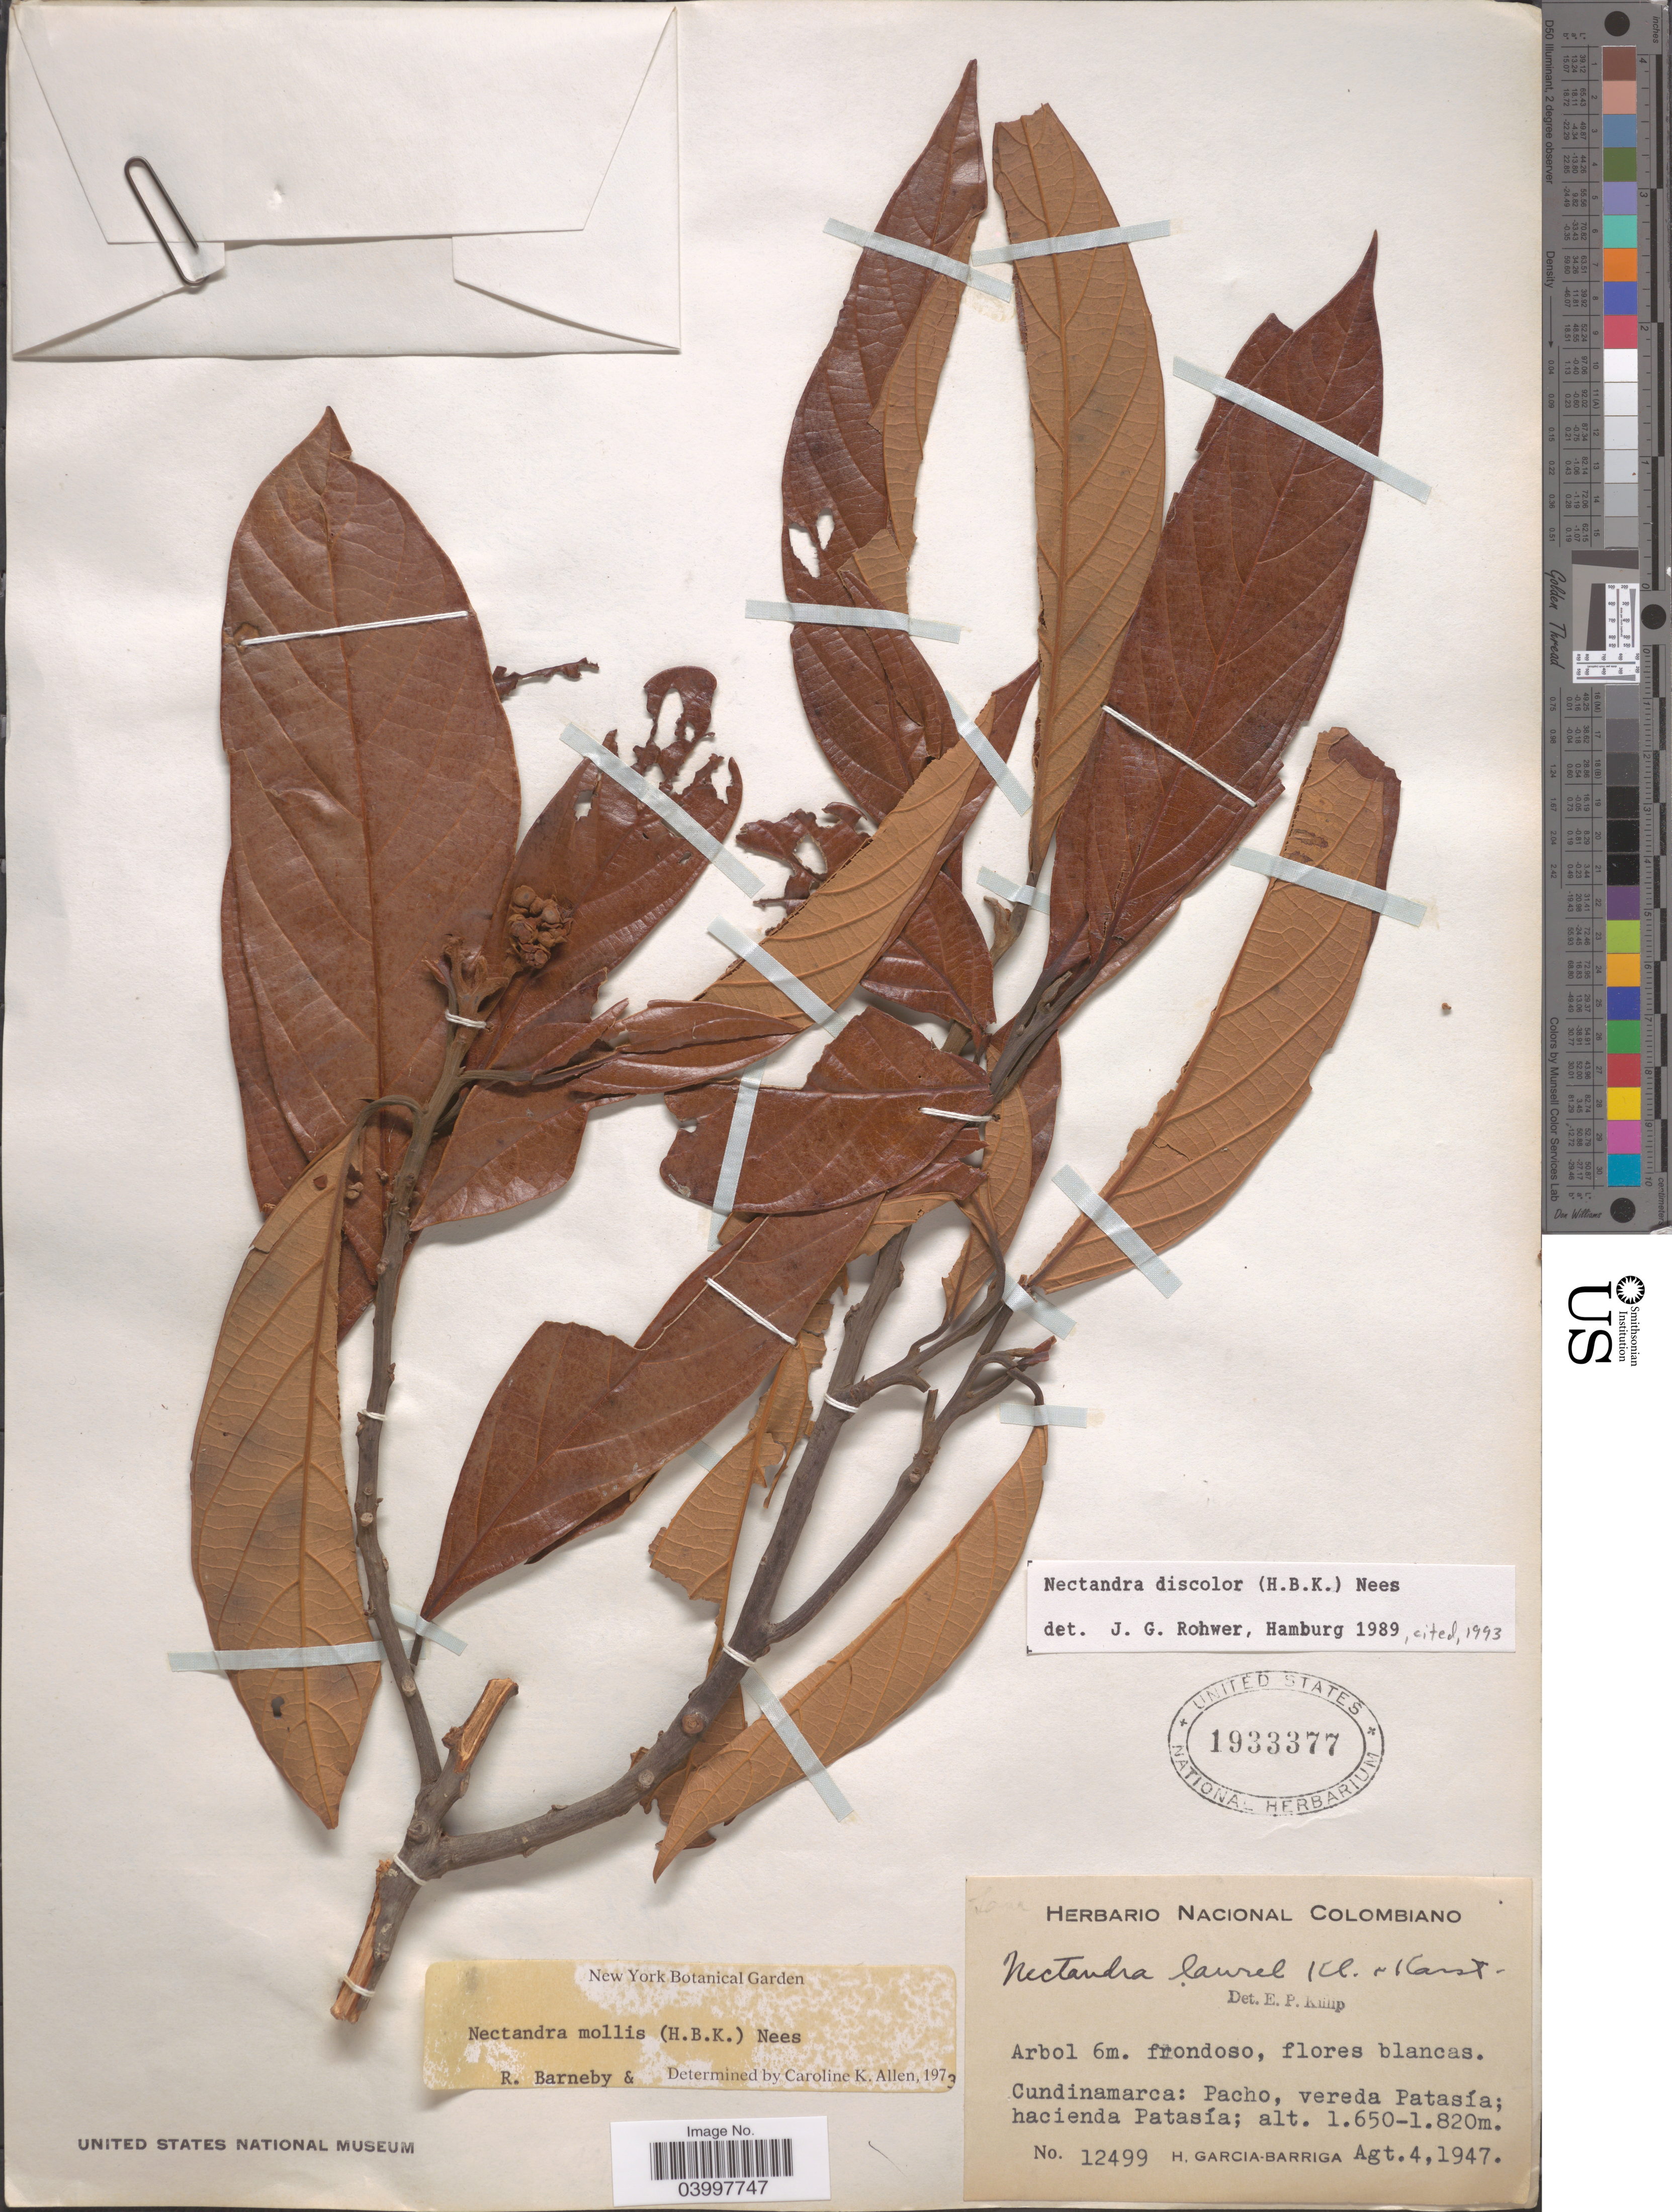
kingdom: Plantae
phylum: Tracheophyta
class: Magnoliopsida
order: Laurales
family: Lauraceae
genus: Ocotea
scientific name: Ocotea discolor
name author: (Kunth & Nees) Nees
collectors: H. García Barriga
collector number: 12499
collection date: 1947-08-04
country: Colombia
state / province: Cundinamarca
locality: Pacho, vereda Patasía; hacienda Patasía.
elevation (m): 1650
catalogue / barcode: US 1933377